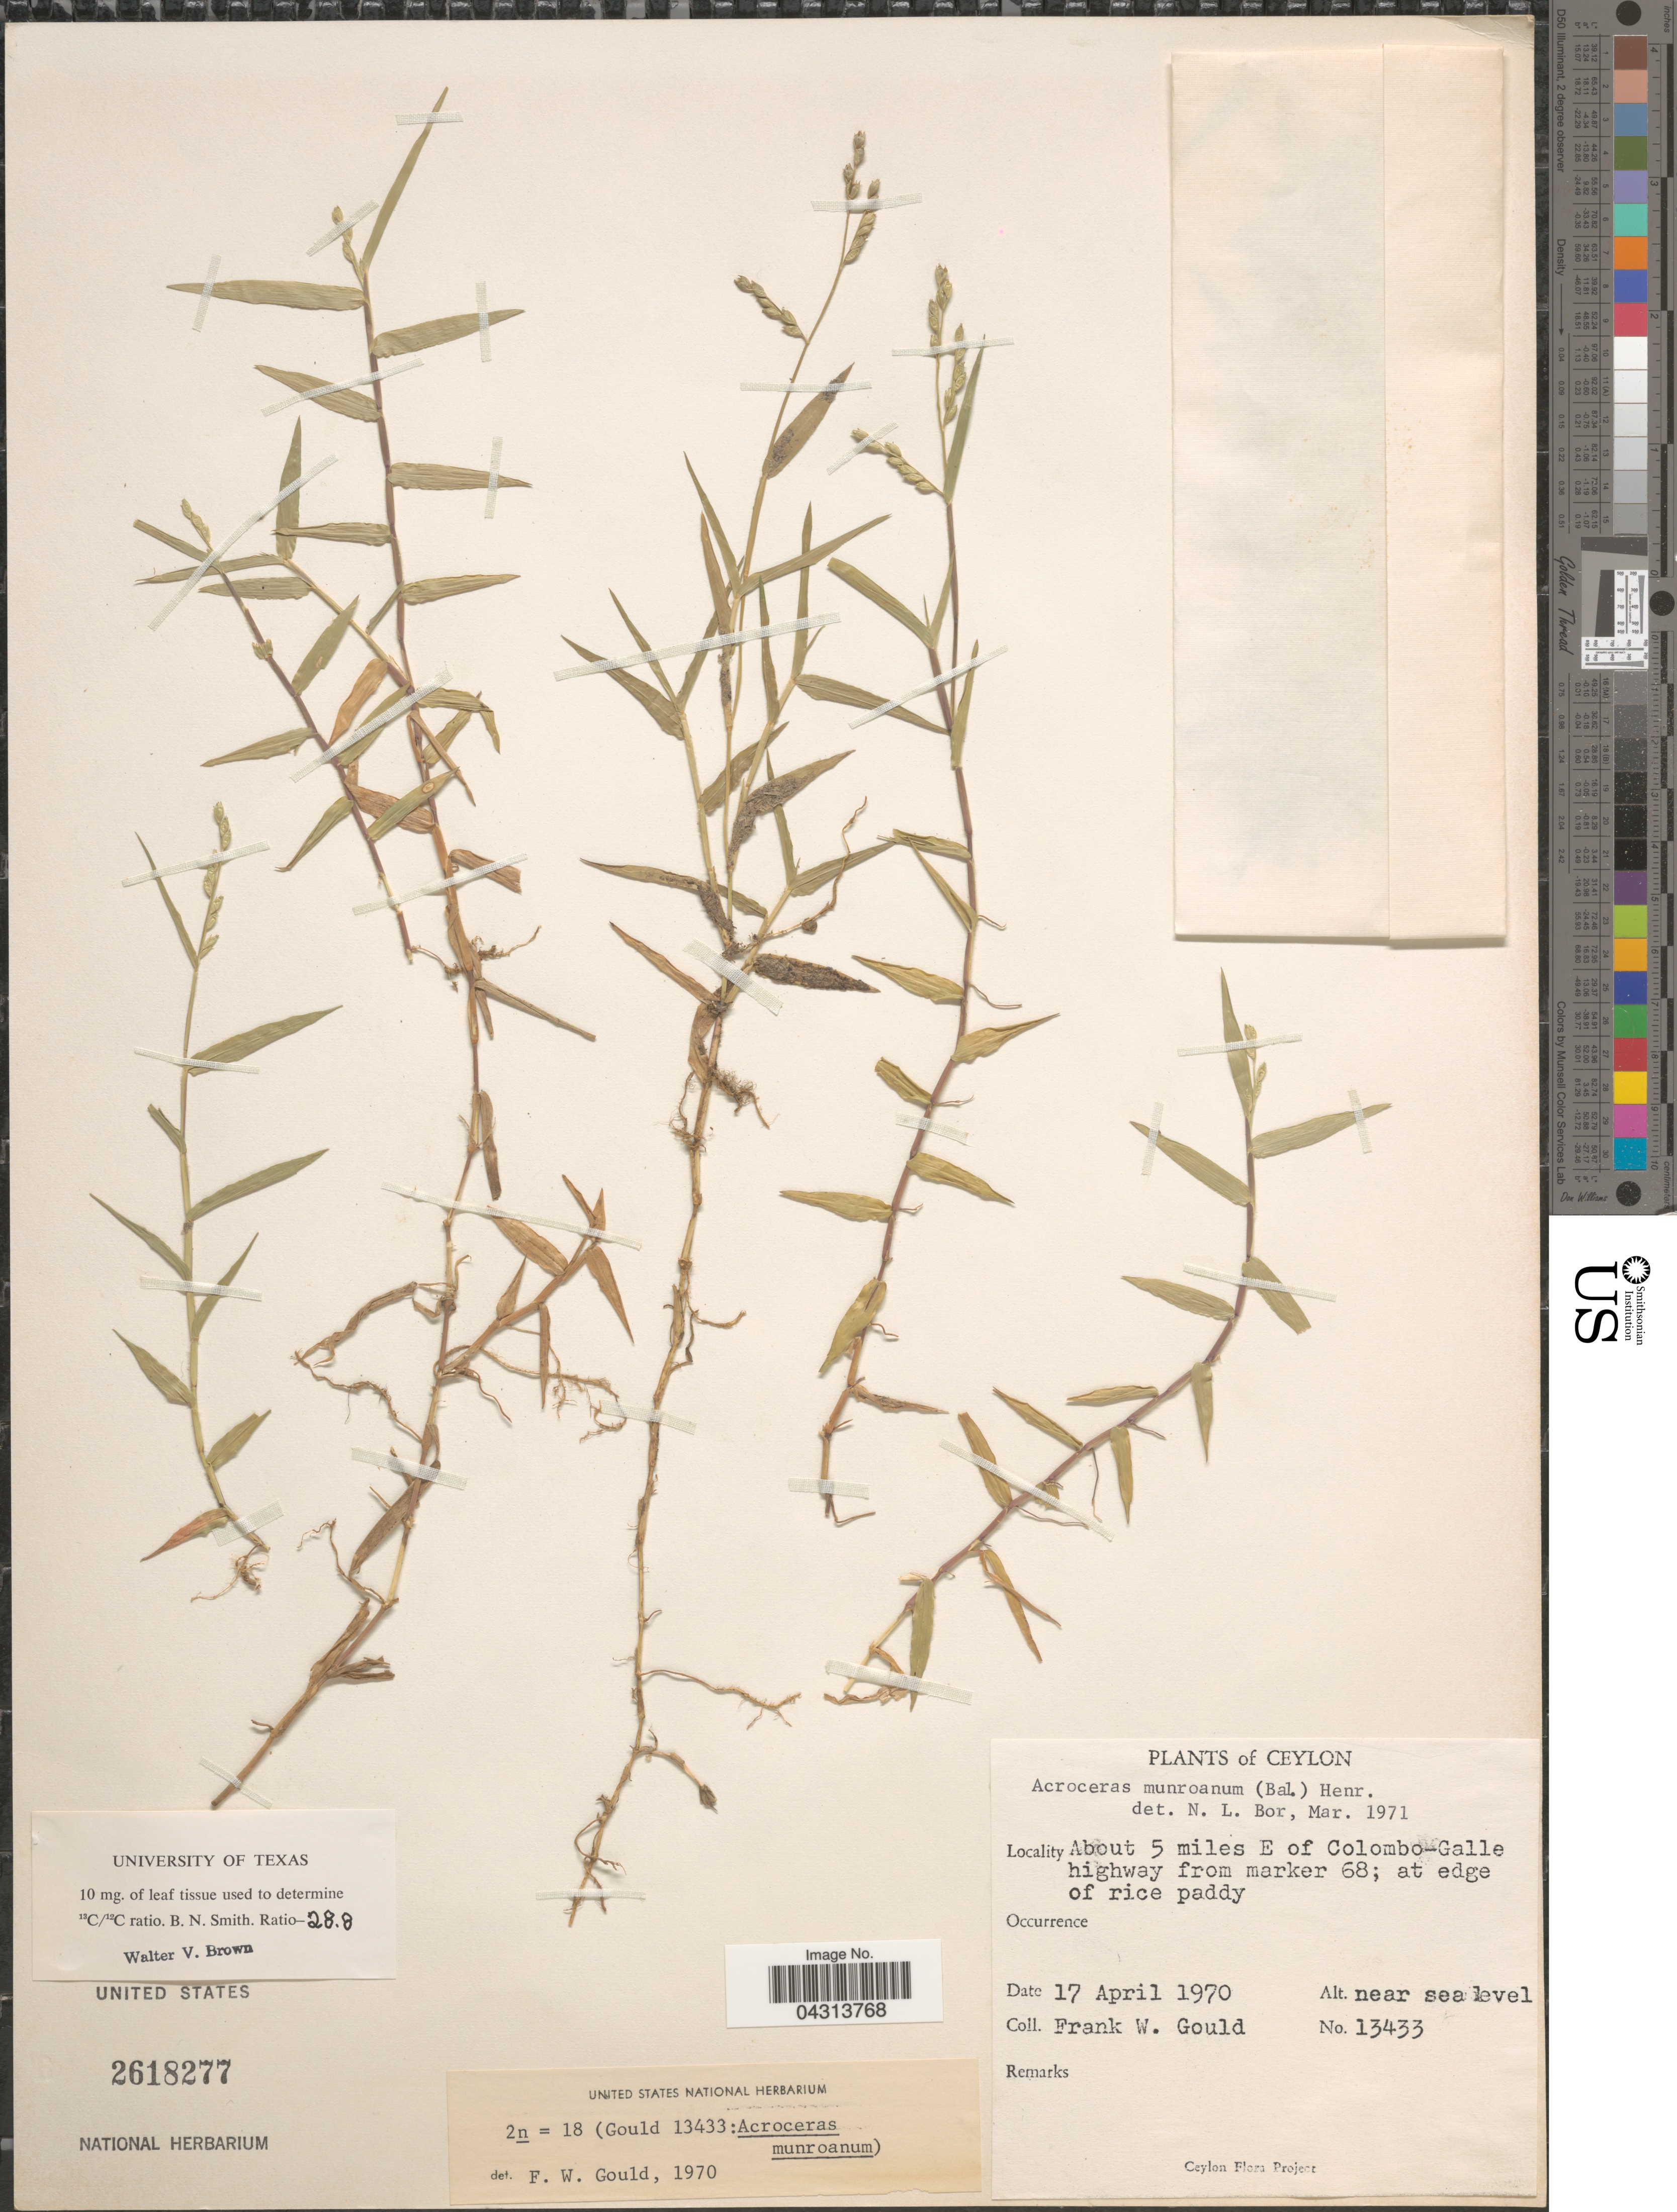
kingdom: Plantae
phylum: Tracheophyta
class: Liliopsida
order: Poales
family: Poaceae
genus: Acroceras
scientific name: Acroceras munroanum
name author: (Steud.) Henr.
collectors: F. W. Gould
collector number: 13433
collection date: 1970-04-17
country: Sri Lanka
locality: Ceylon. About 5 miles E of Colombo-Galle highway from marker 68.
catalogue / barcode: US 2618277